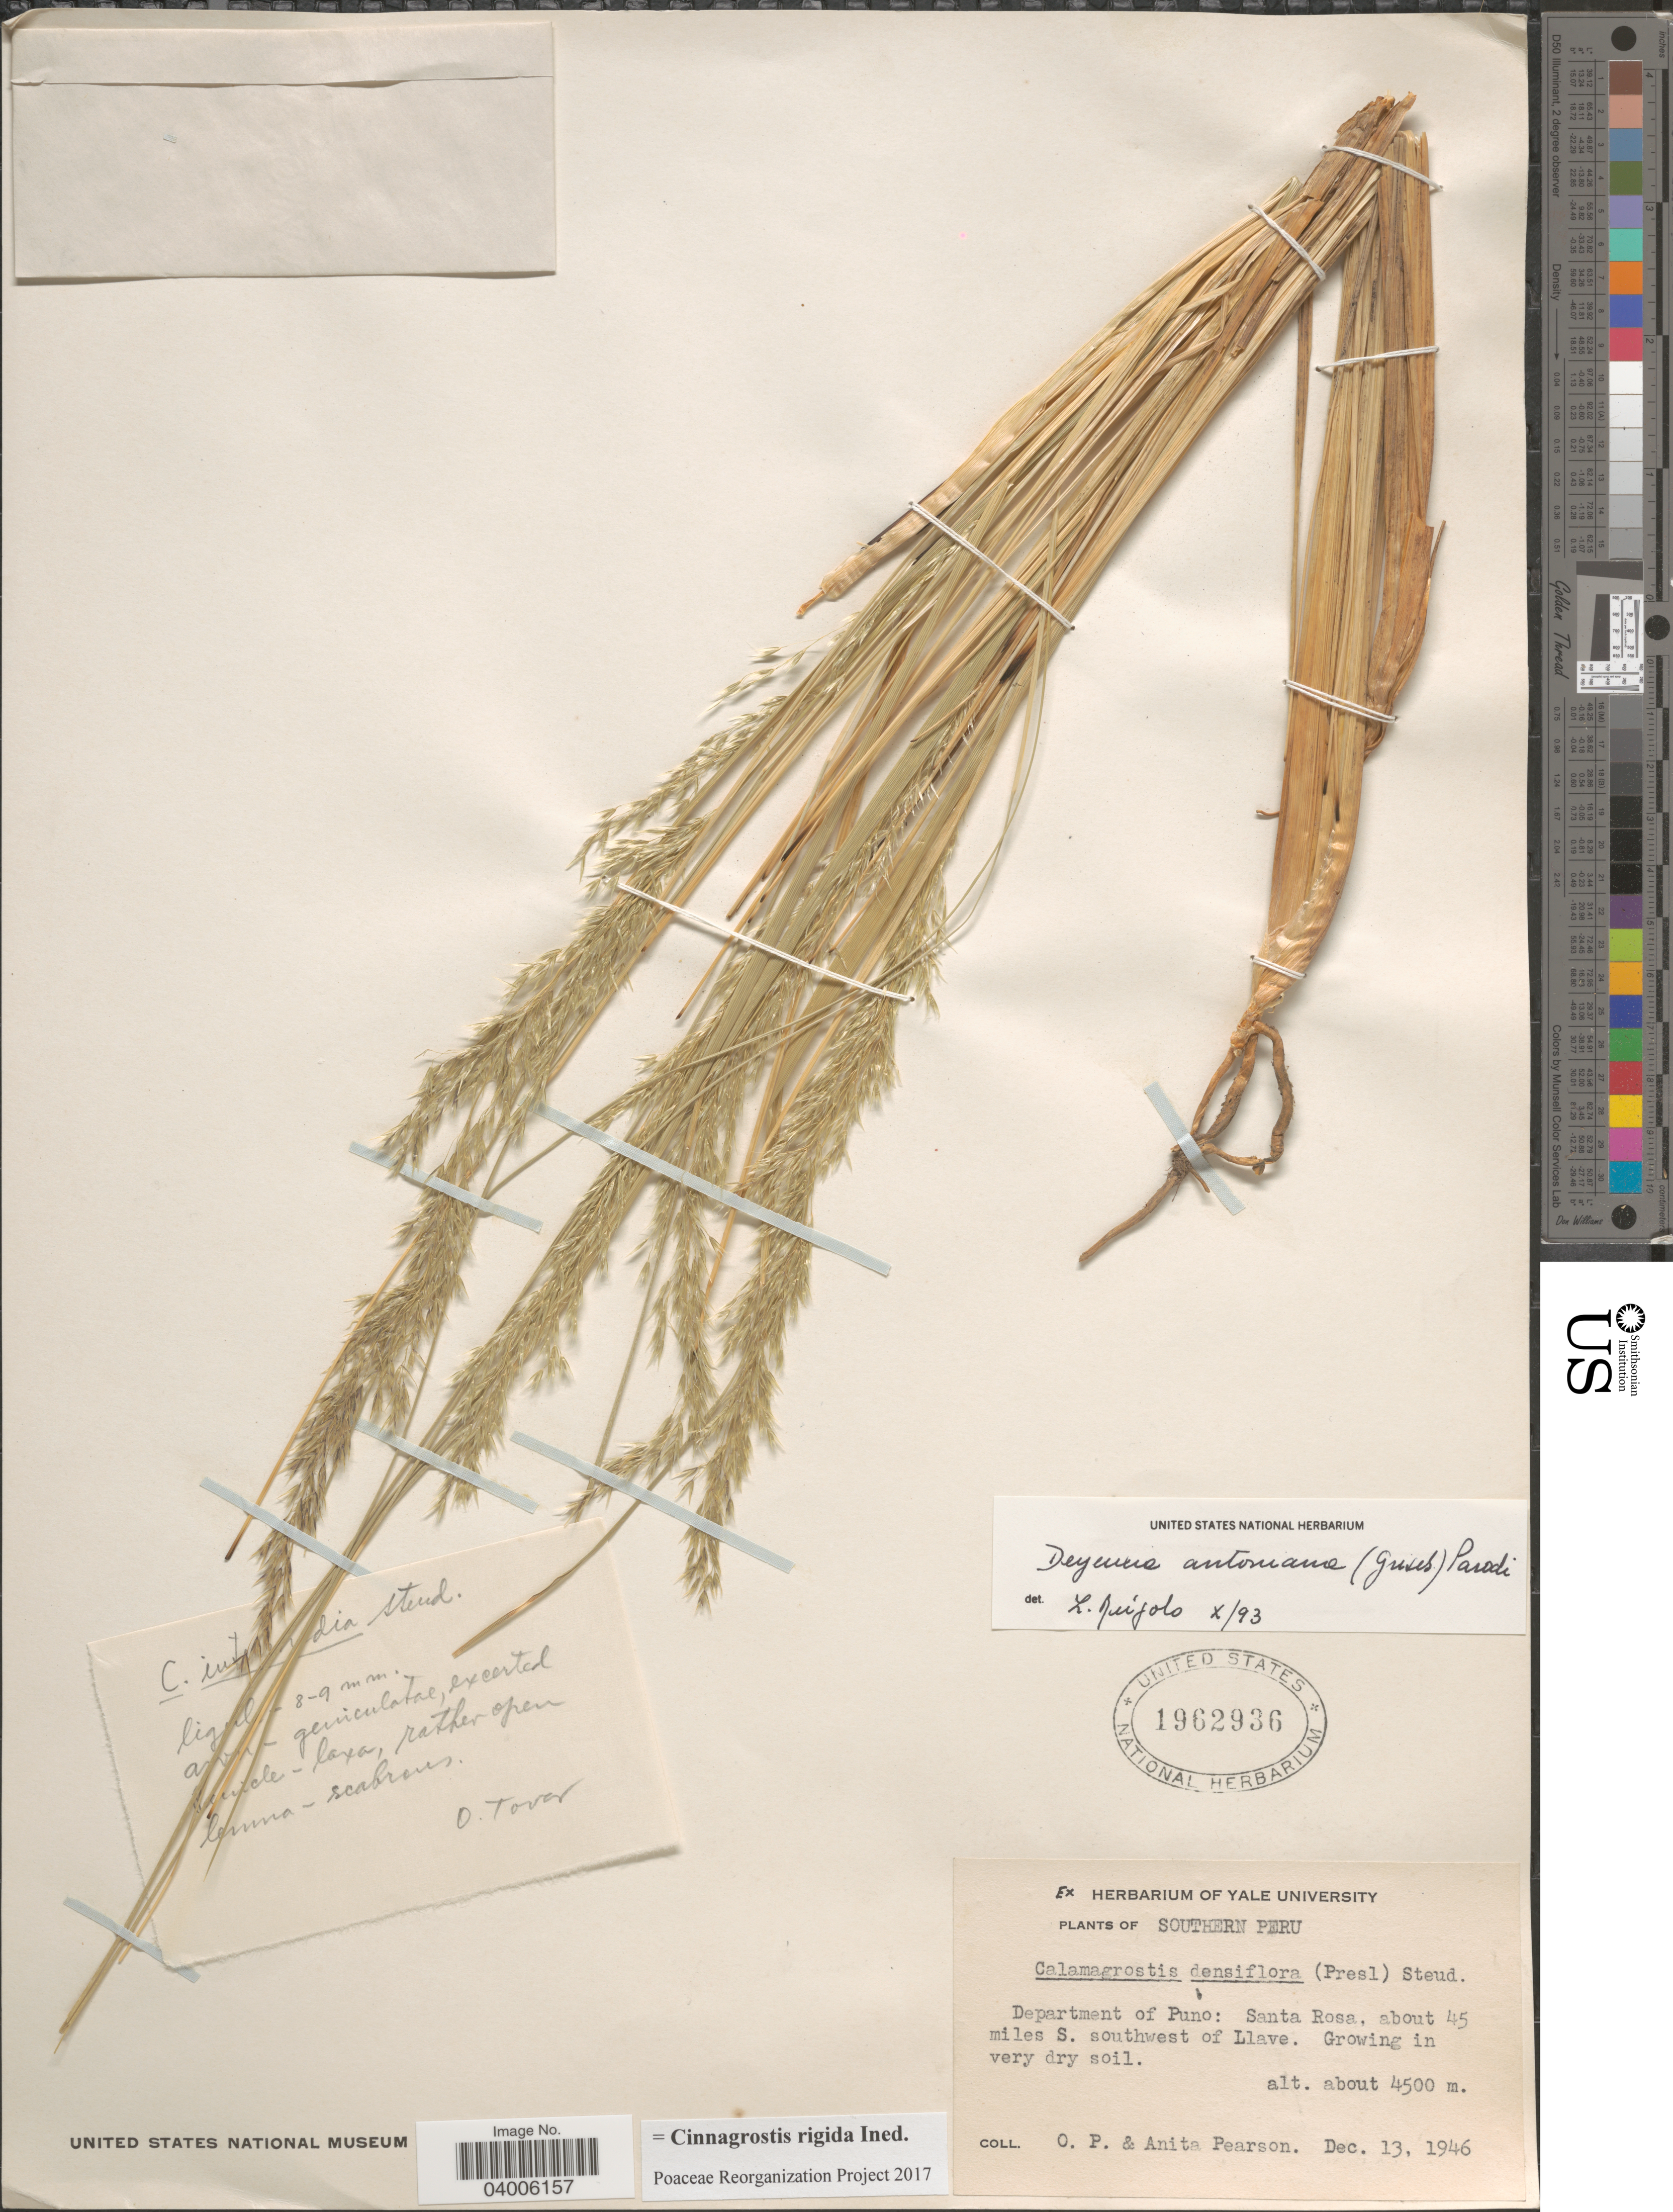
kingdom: Plantae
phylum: Tracheophyta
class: Liliopsida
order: Poales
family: Poaceae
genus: Cinnagrostis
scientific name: Cinnagrostis rigida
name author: (Kunth) P.M. Peterson et al.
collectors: O. P. Pearson & A. Pearson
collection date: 1946-12-13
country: Peru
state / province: Puno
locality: Southern Peru. Department of Puno: Santa Rosa, about 45 miles S. southwest of Llave.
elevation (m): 4500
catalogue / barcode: US 1962936